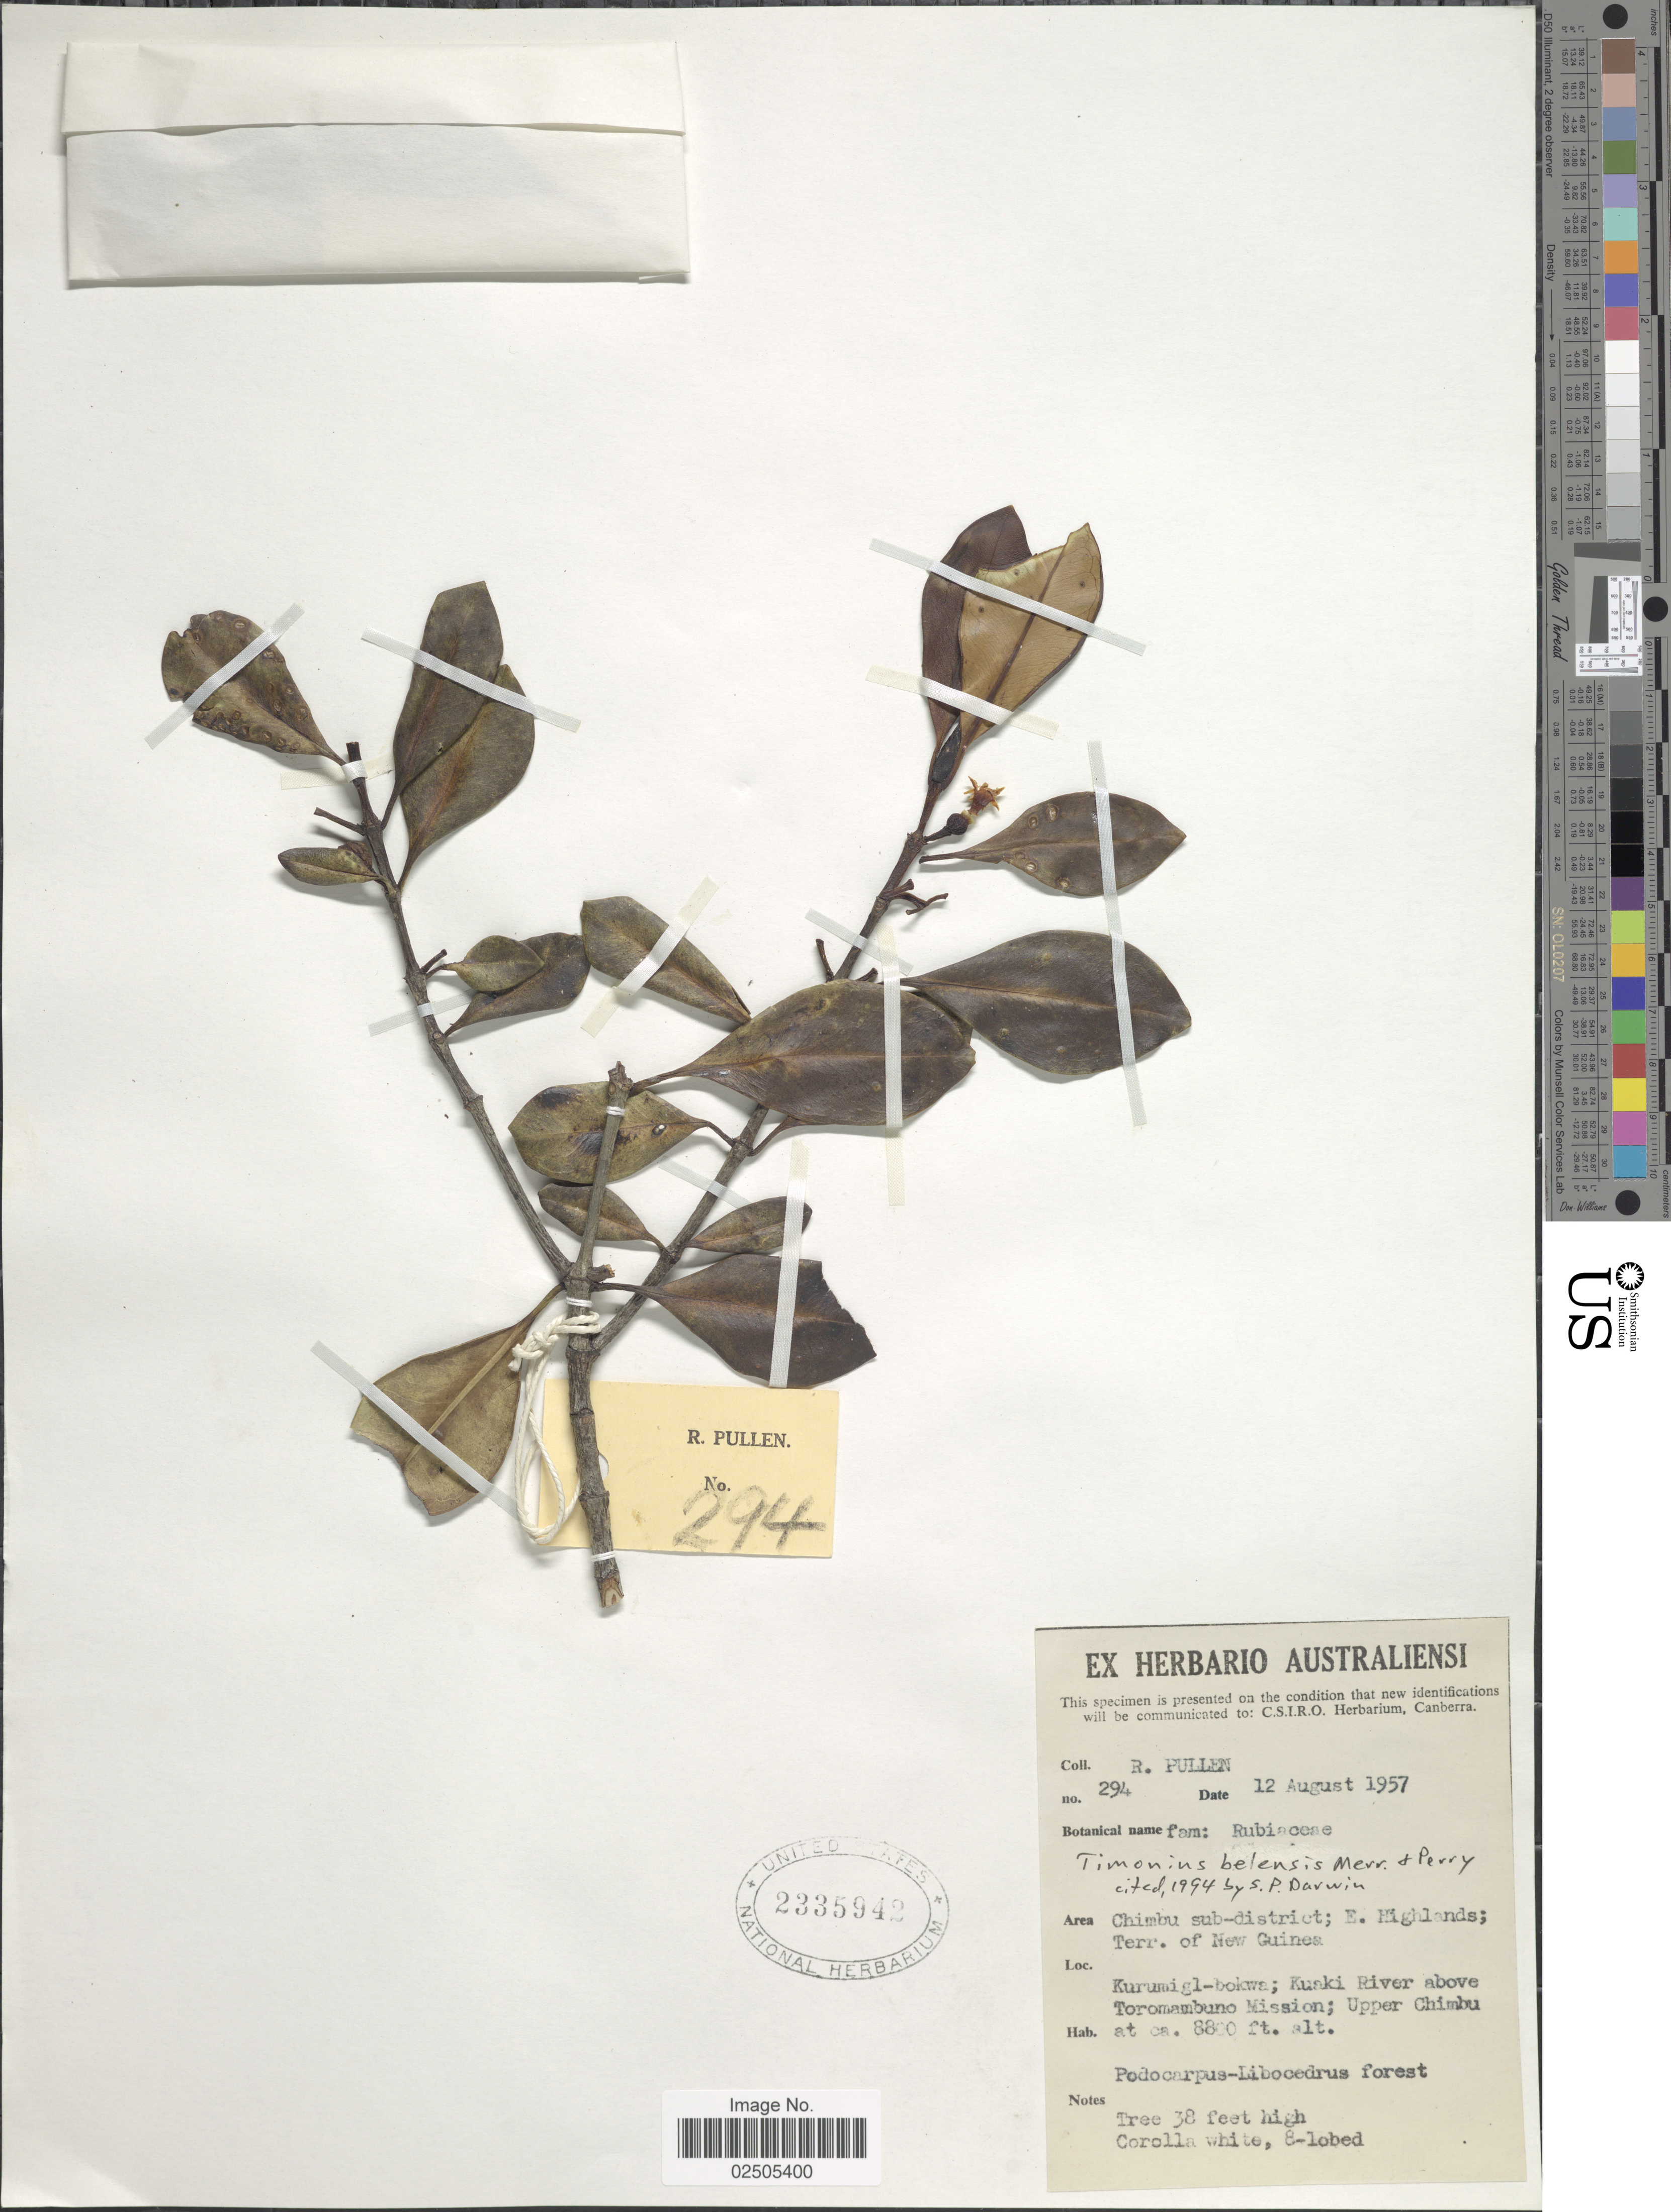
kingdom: Plantae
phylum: Tracheophyta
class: Magnoliopsida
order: Gentianales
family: Rubiaceae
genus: Timonius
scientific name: Timonius belensis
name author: Merr. & L.M. Perry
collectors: R. Pullen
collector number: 294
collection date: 1957-08-12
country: Papua New Guinea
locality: Chimbu sub-district; E. Highlands; Terr. of New Guinea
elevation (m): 2682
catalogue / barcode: US 2335942